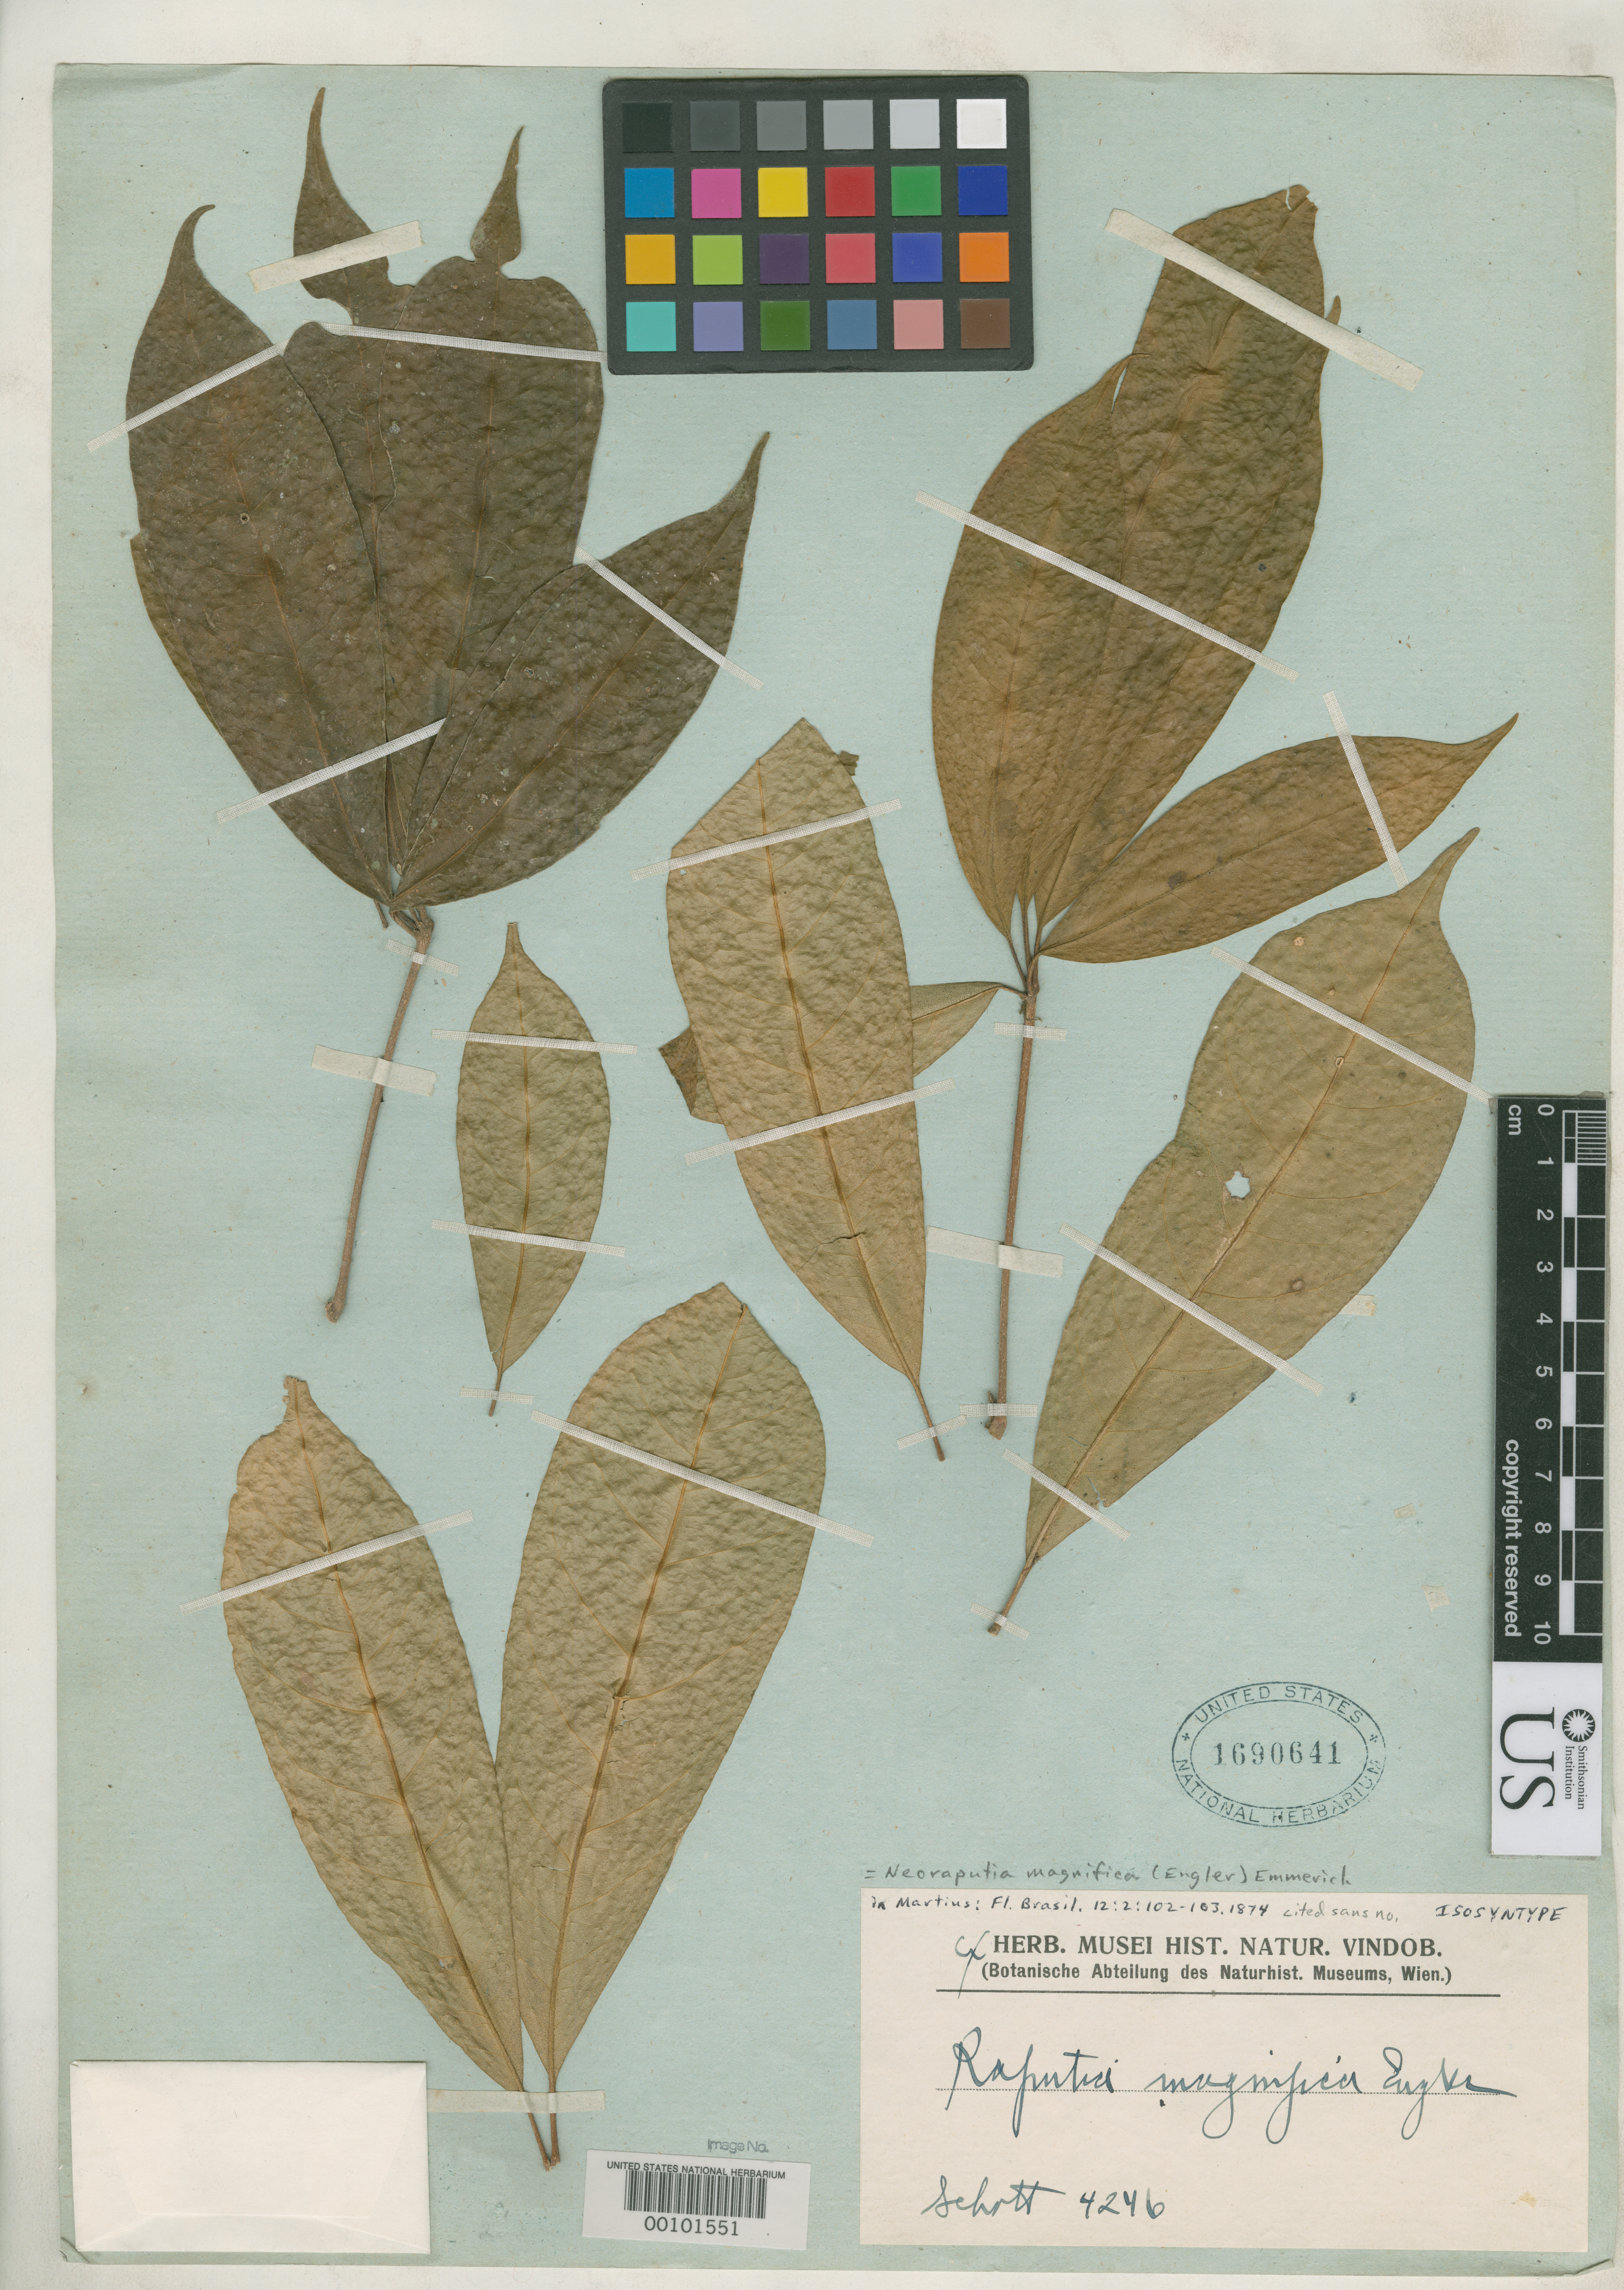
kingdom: Plantae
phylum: Tracheophyta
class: Magnoliopsida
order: Sapindales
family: Rutaceae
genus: Raputia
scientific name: Raputia magnifica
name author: Engl. in Mart.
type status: Isosyntype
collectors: H. W. Schott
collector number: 4246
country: Brazil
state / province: Minas Gerais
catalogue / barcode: US 1690641